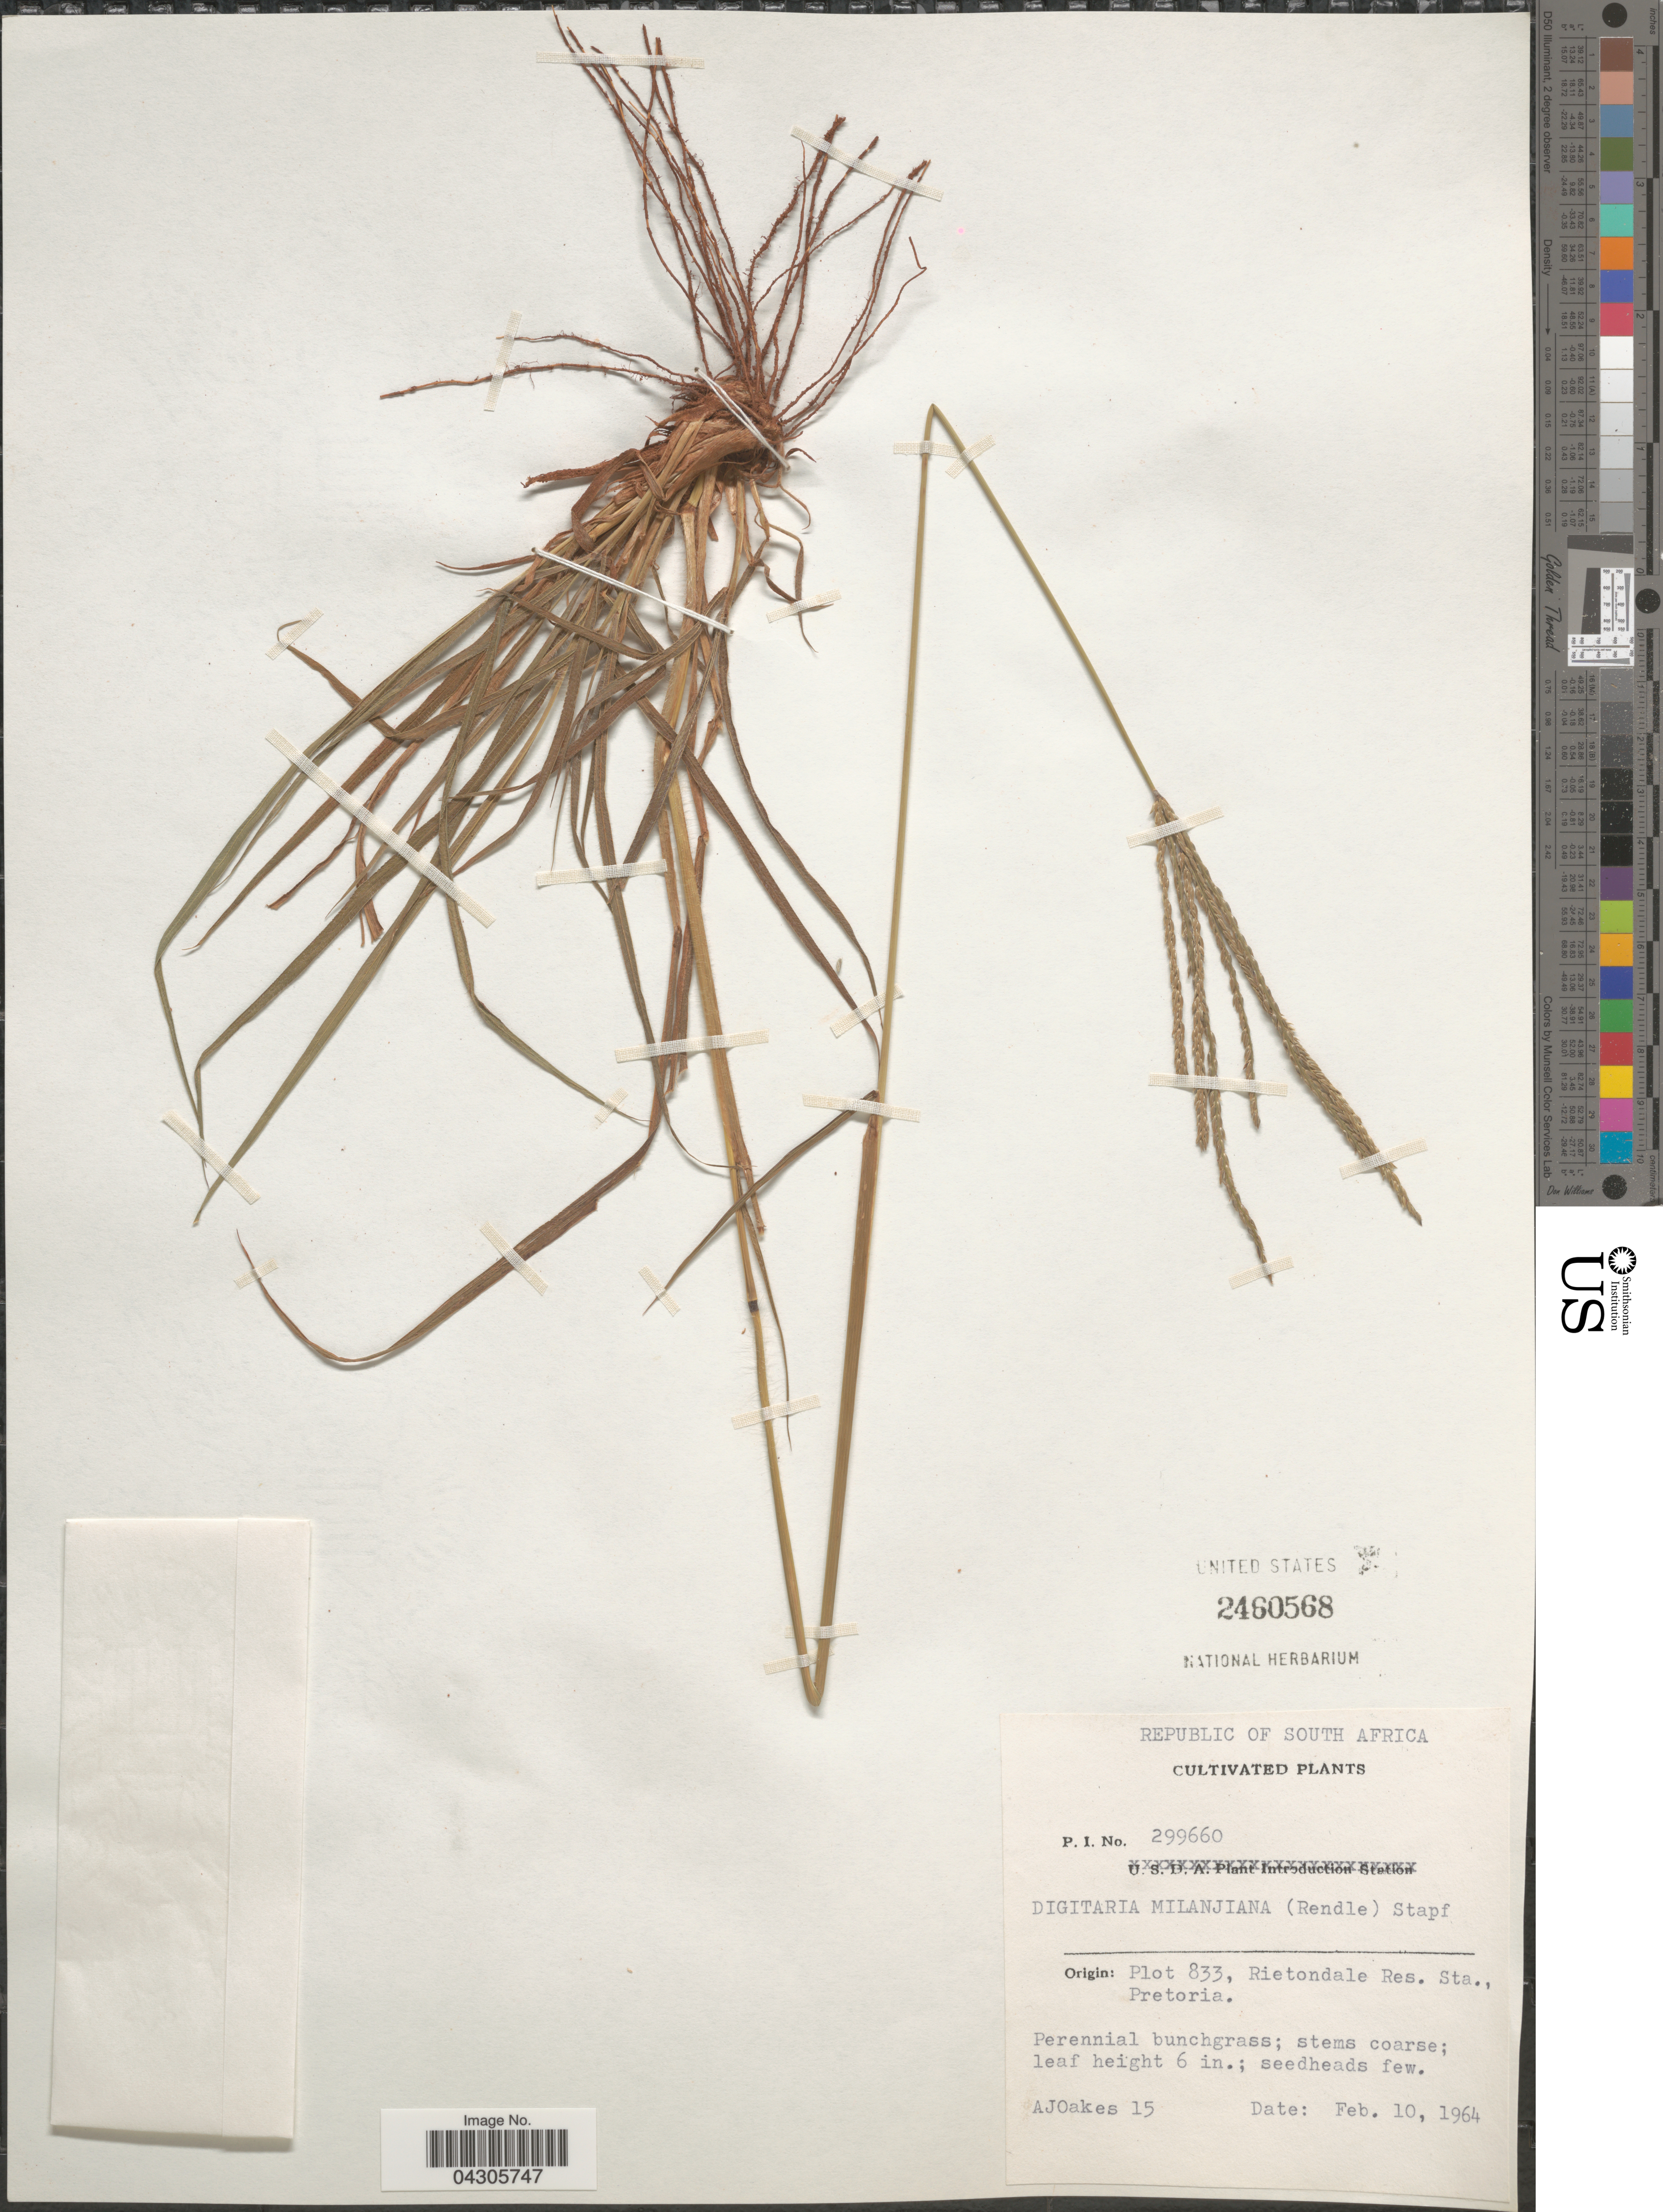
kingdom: Plantae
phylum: Tracheophyta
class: Liliopsida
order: Poales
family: Poaceae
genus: Digitaria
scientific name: Digitaria milanjiana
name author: (Rendle) Stapf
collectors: A. Oakes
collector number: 15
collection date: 1964-02-10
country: South Africa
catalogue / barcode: US 2460568